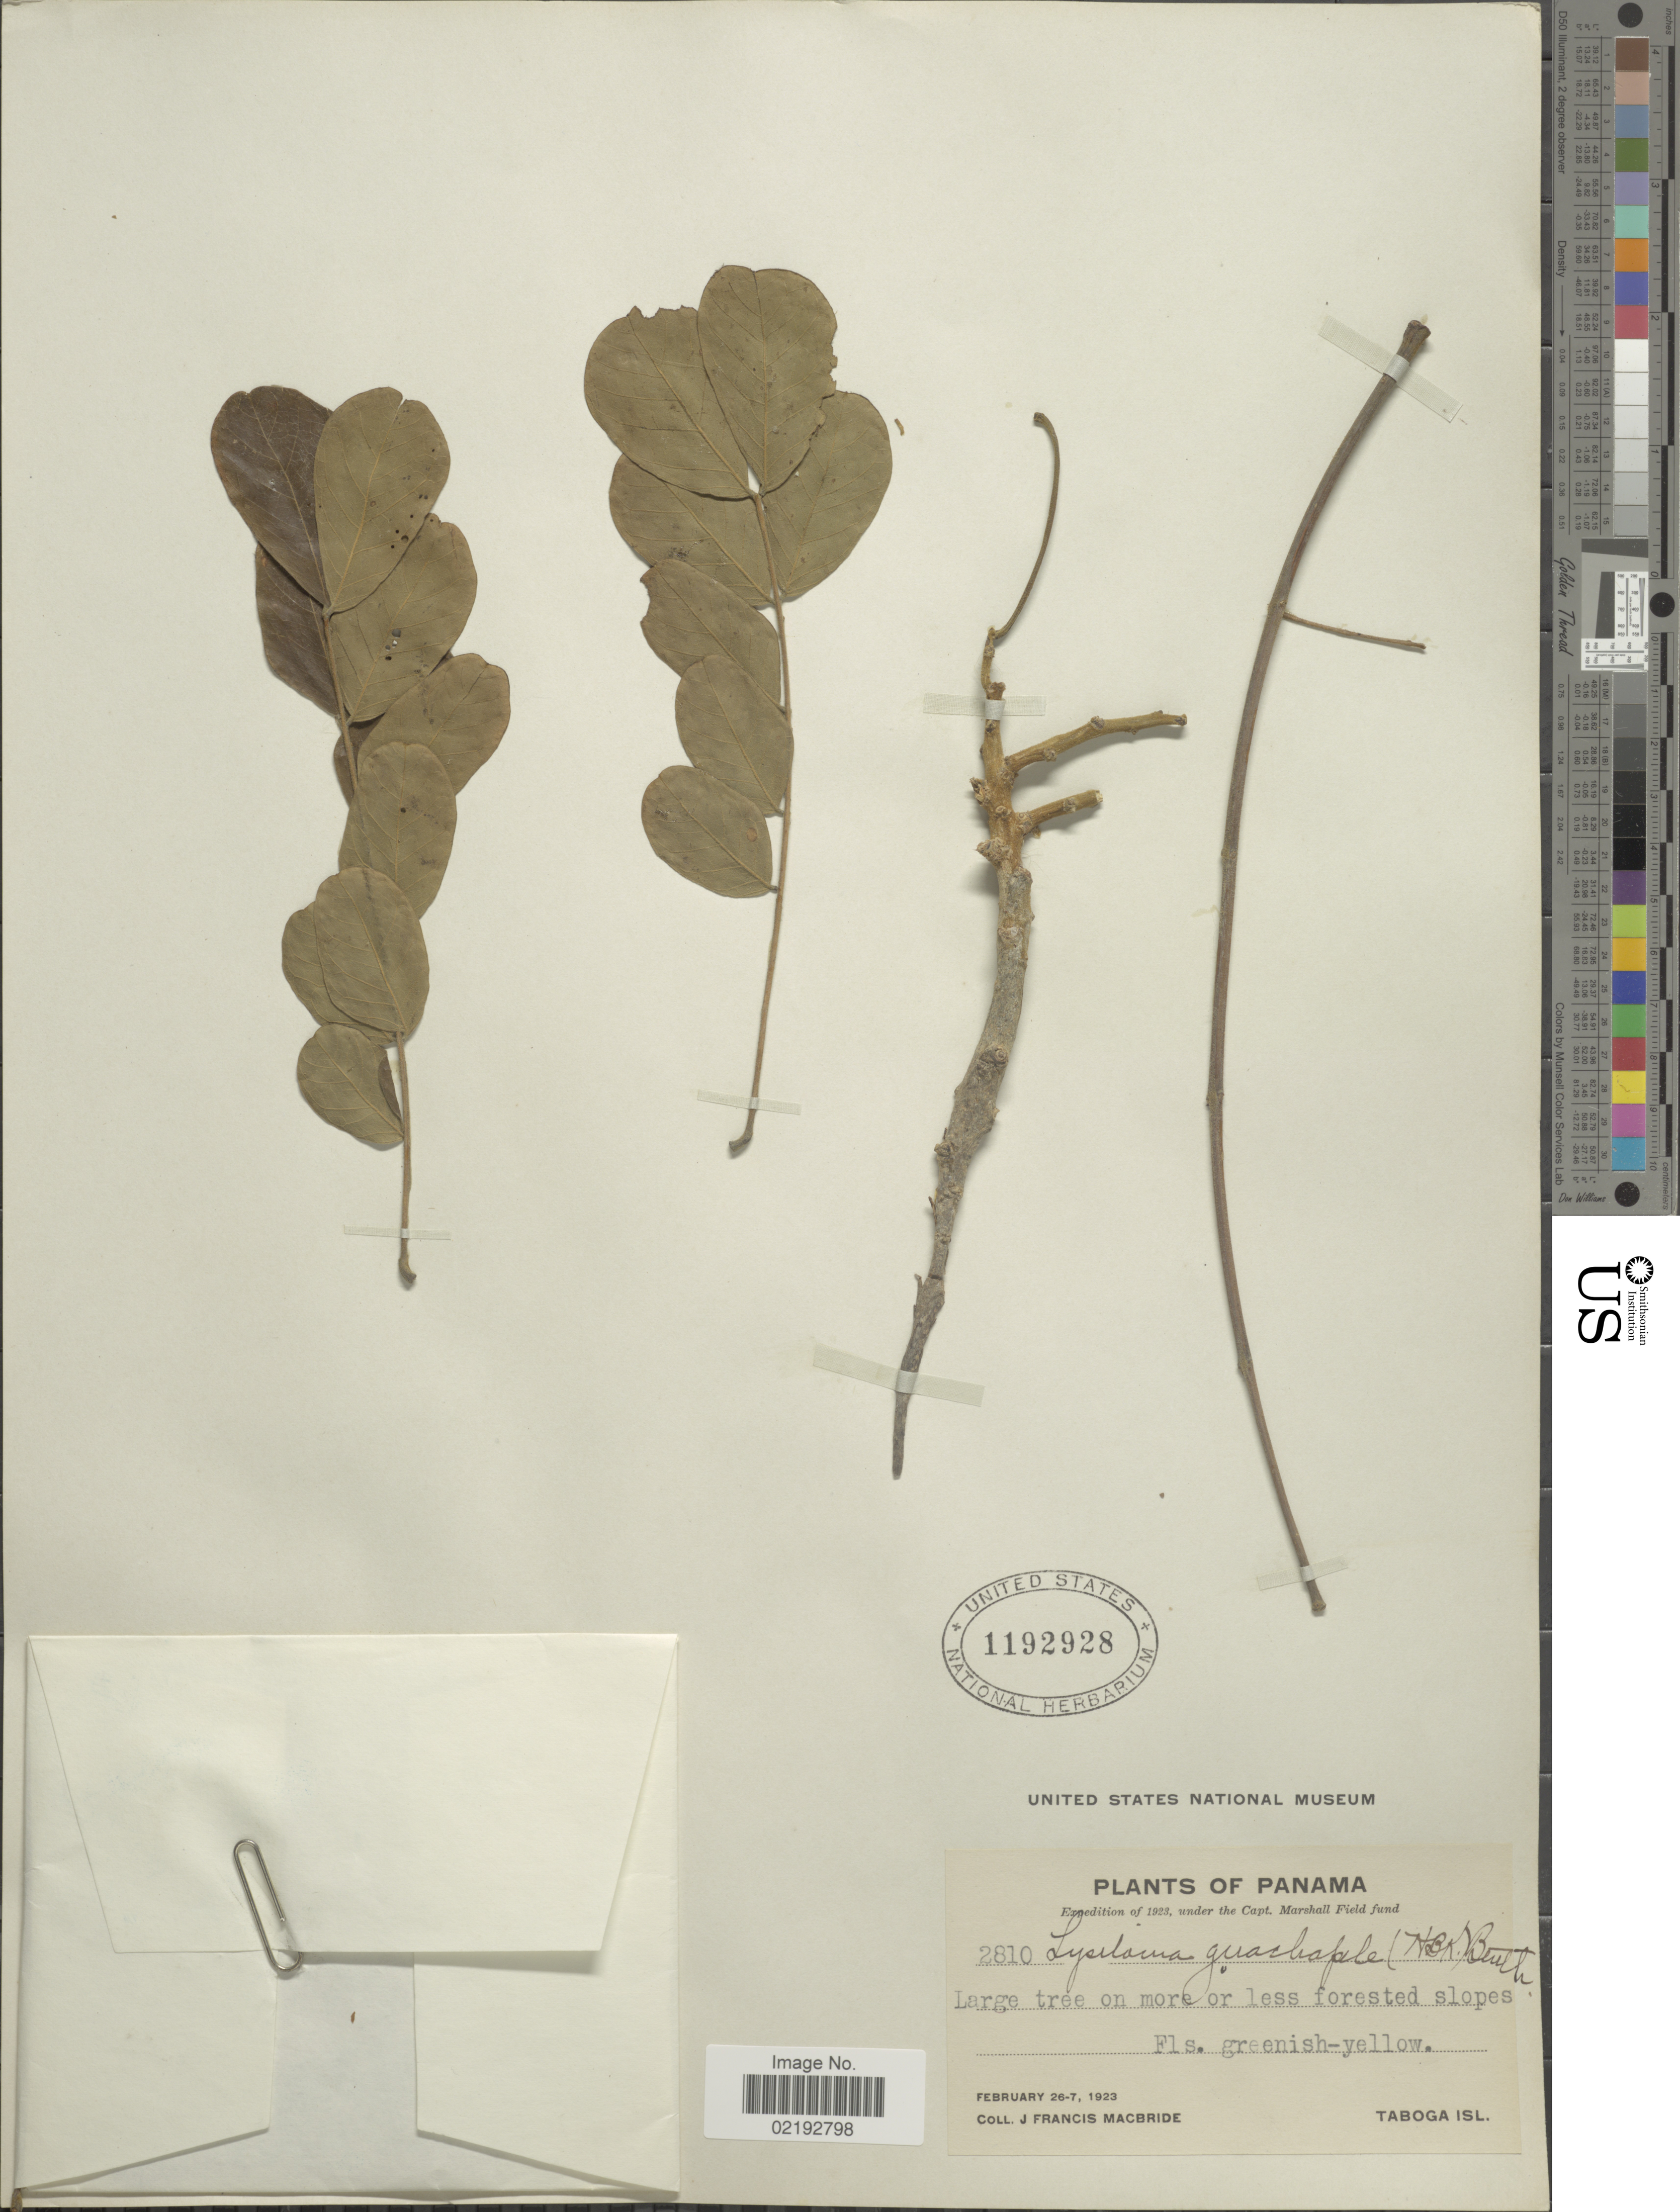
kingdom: Plantae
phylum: Tracheophyta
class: Magnoliopsida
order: Fabales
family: Fabaceae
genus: Pseudosamanea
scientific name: Pseudosamanea guachapele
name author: (Kunth) Harms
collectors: J. F. Macbride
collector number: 2810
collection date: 1923-02-07/1923-02-26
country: Panama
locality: Tobago Isl.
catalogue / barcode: US 1192928